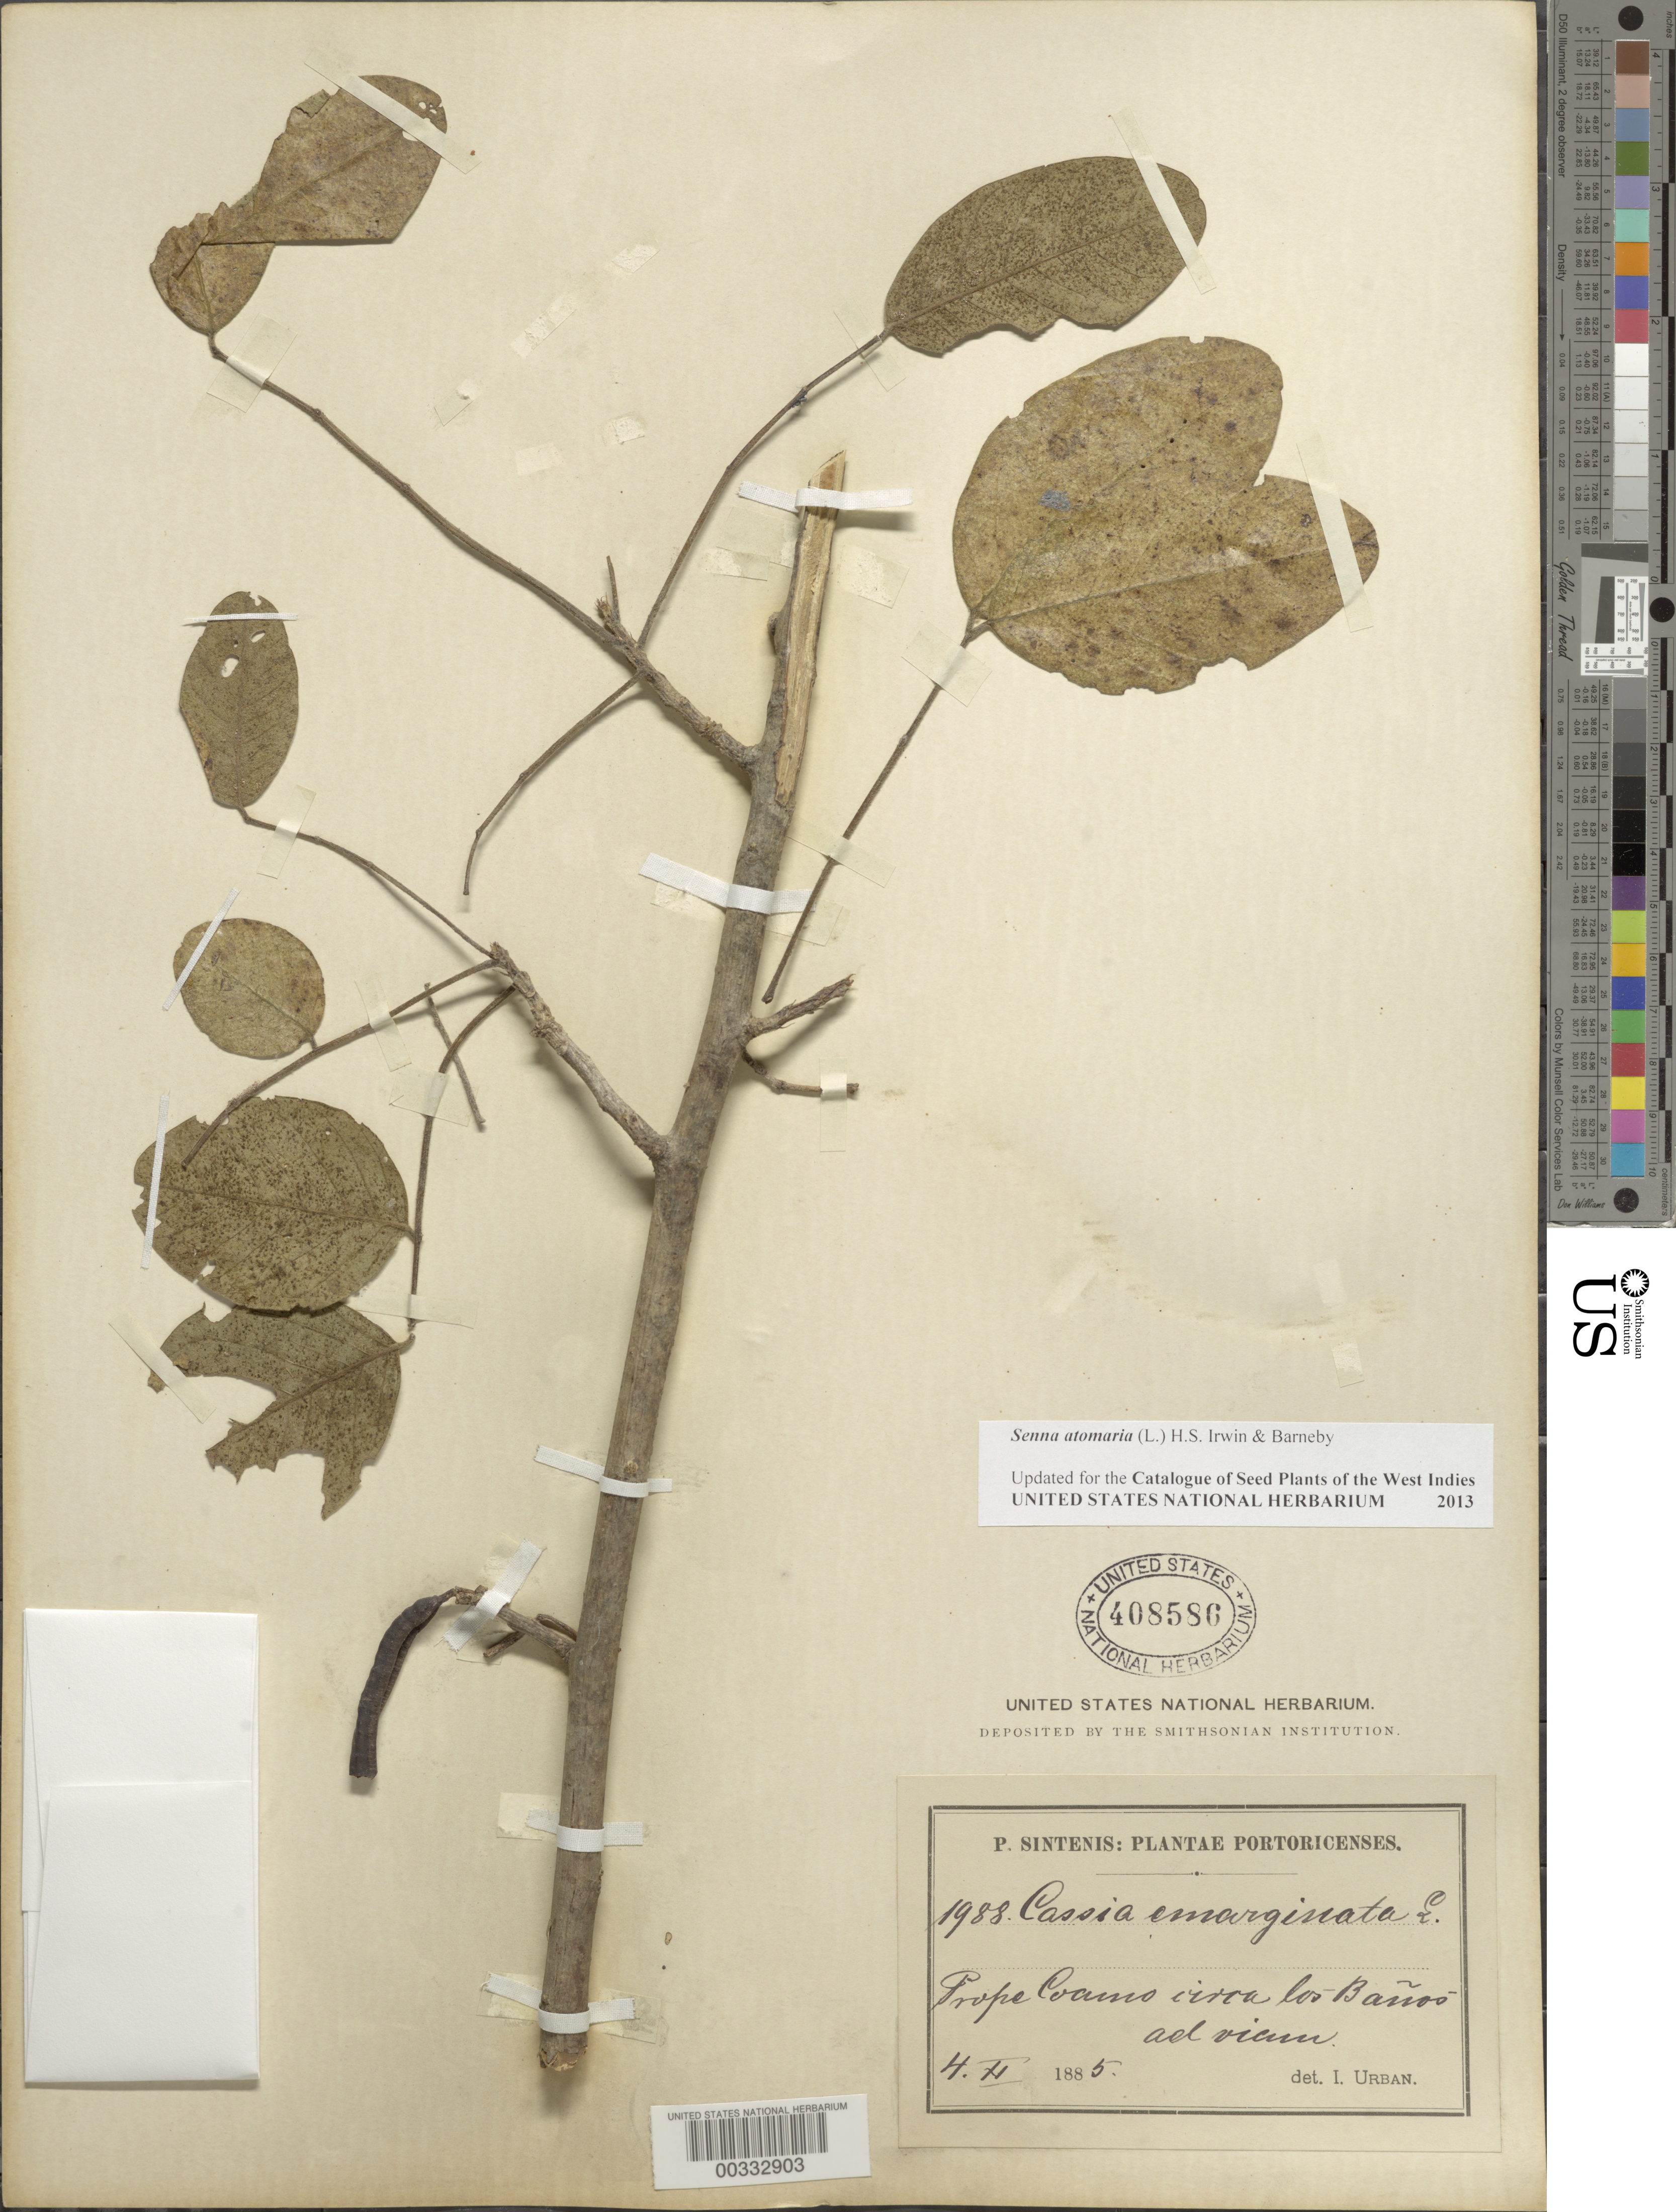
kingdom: Plantae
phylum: Tracheophyta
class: Magnoliopsida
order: Fabales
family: Fabaceae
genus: Senna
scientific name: Senna atomaria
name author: (L.) H.S. Irwin & Barneby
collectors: P. Sintenis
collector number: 1988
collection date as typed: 04 Nov 1885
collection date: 1885-11-04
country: Puerto Rico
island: Greater Antilles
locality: Near coamo around los banos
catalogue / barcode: US 408586